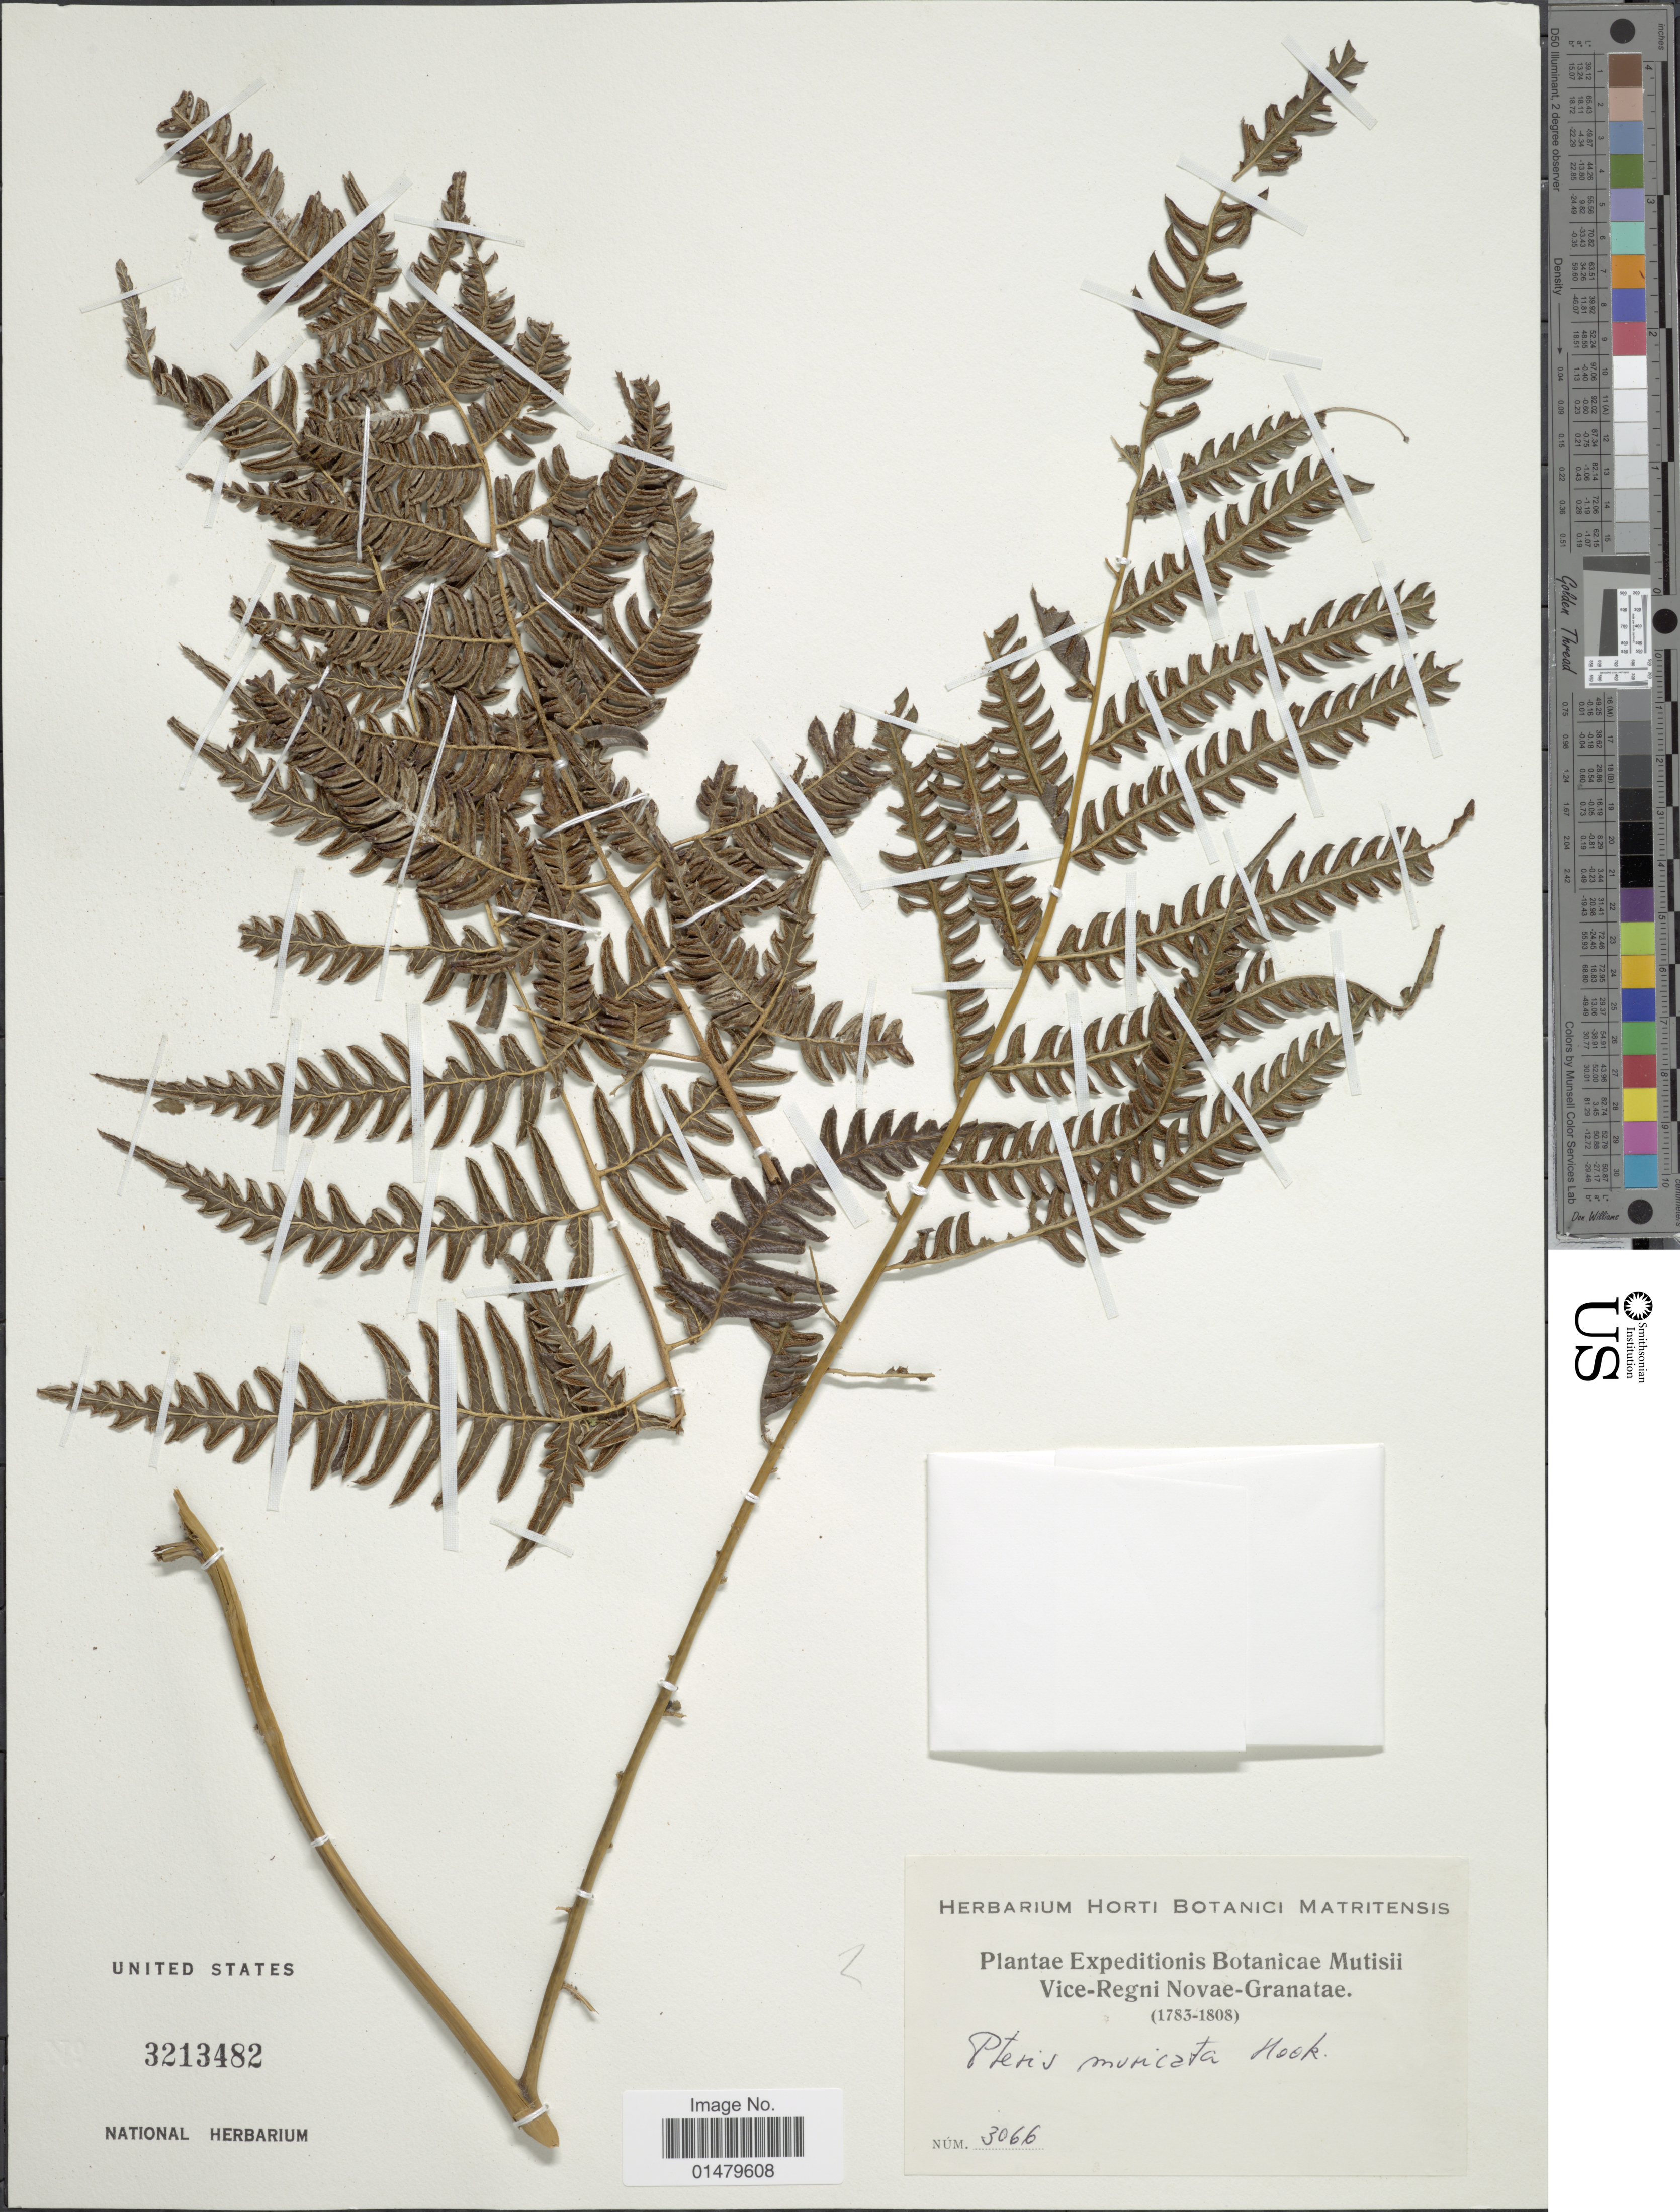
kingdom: Plantae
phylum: Tracheophyta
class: Polypodiopsida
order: Polypodiales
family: Pteridaceae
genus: Pteris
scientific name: Pteris muricata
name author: Rosenst.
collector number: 3066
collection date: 1783/1808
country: Colombia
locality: Regni Novae-Granatae.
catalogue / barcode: US 3213482